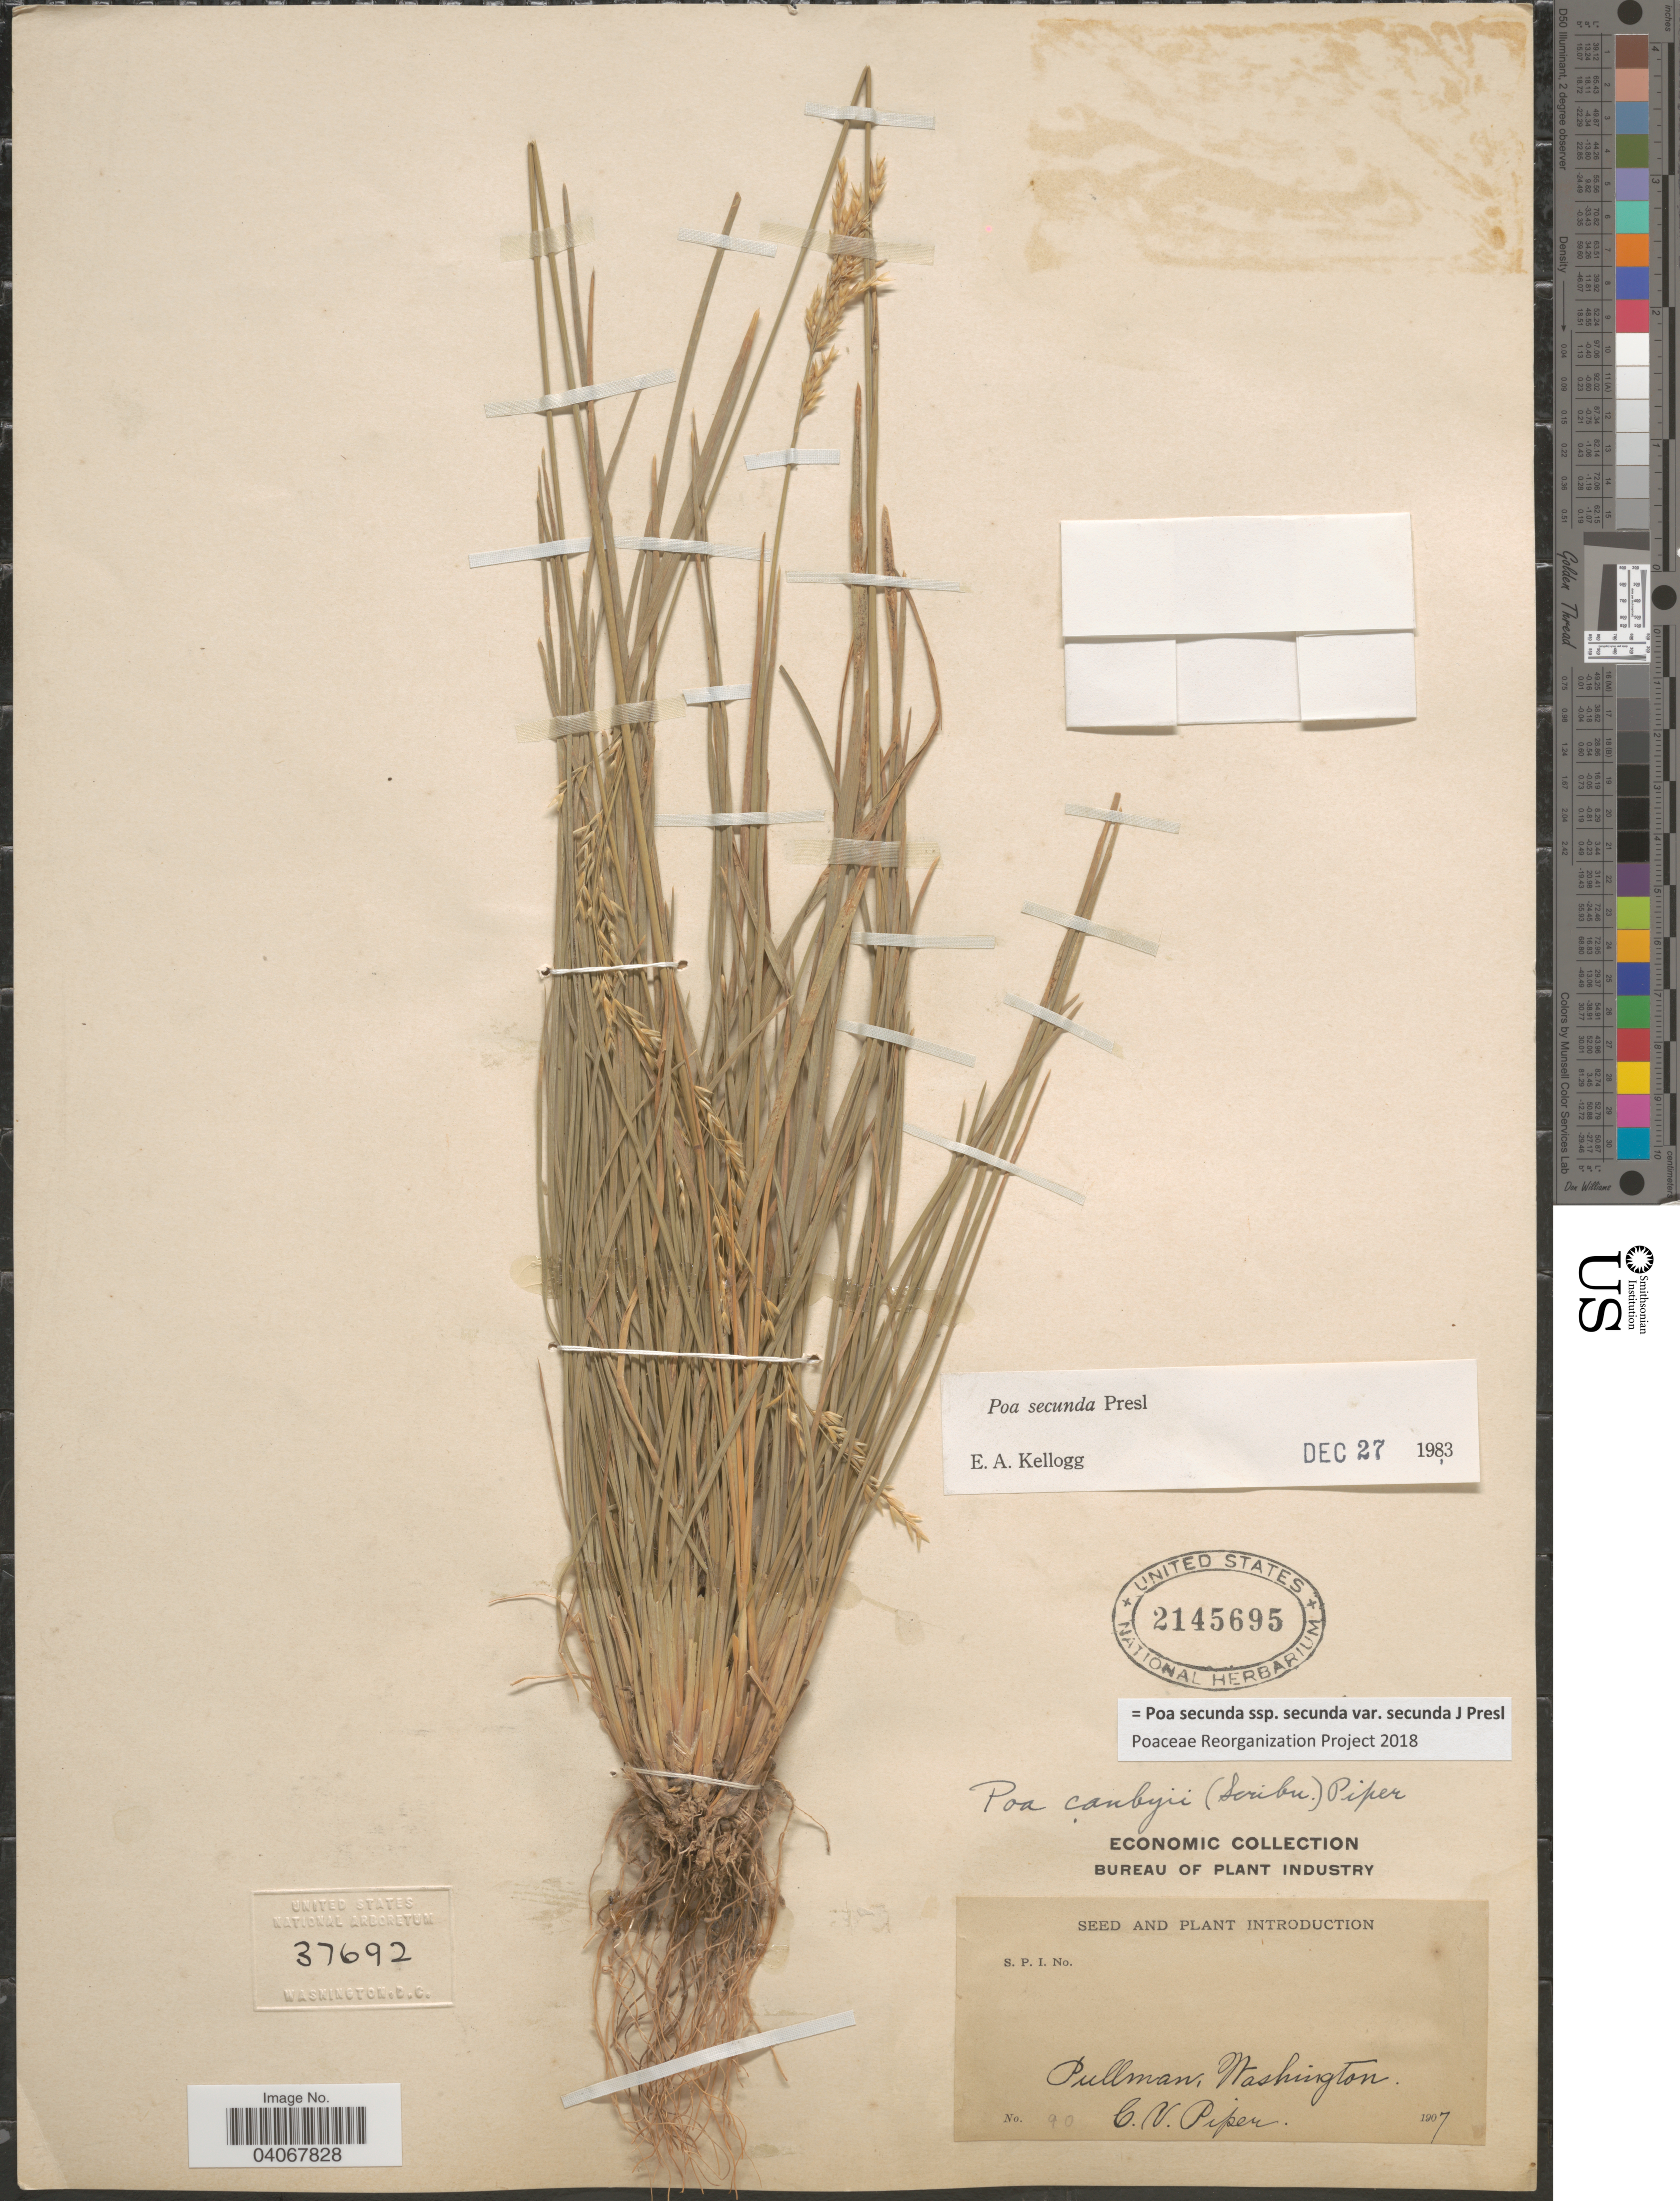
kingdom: Plantae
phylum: Tracheophyta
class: Liliopsida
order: Poales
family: Poaceae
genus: Poa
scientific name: Poa secunda subsp. secunda var. secunda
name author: J. Presl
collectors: C. V. Piper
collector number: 90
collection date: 1907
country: United States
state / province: Washington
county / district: Whitman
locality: Pullman.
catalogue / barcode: US 2145695